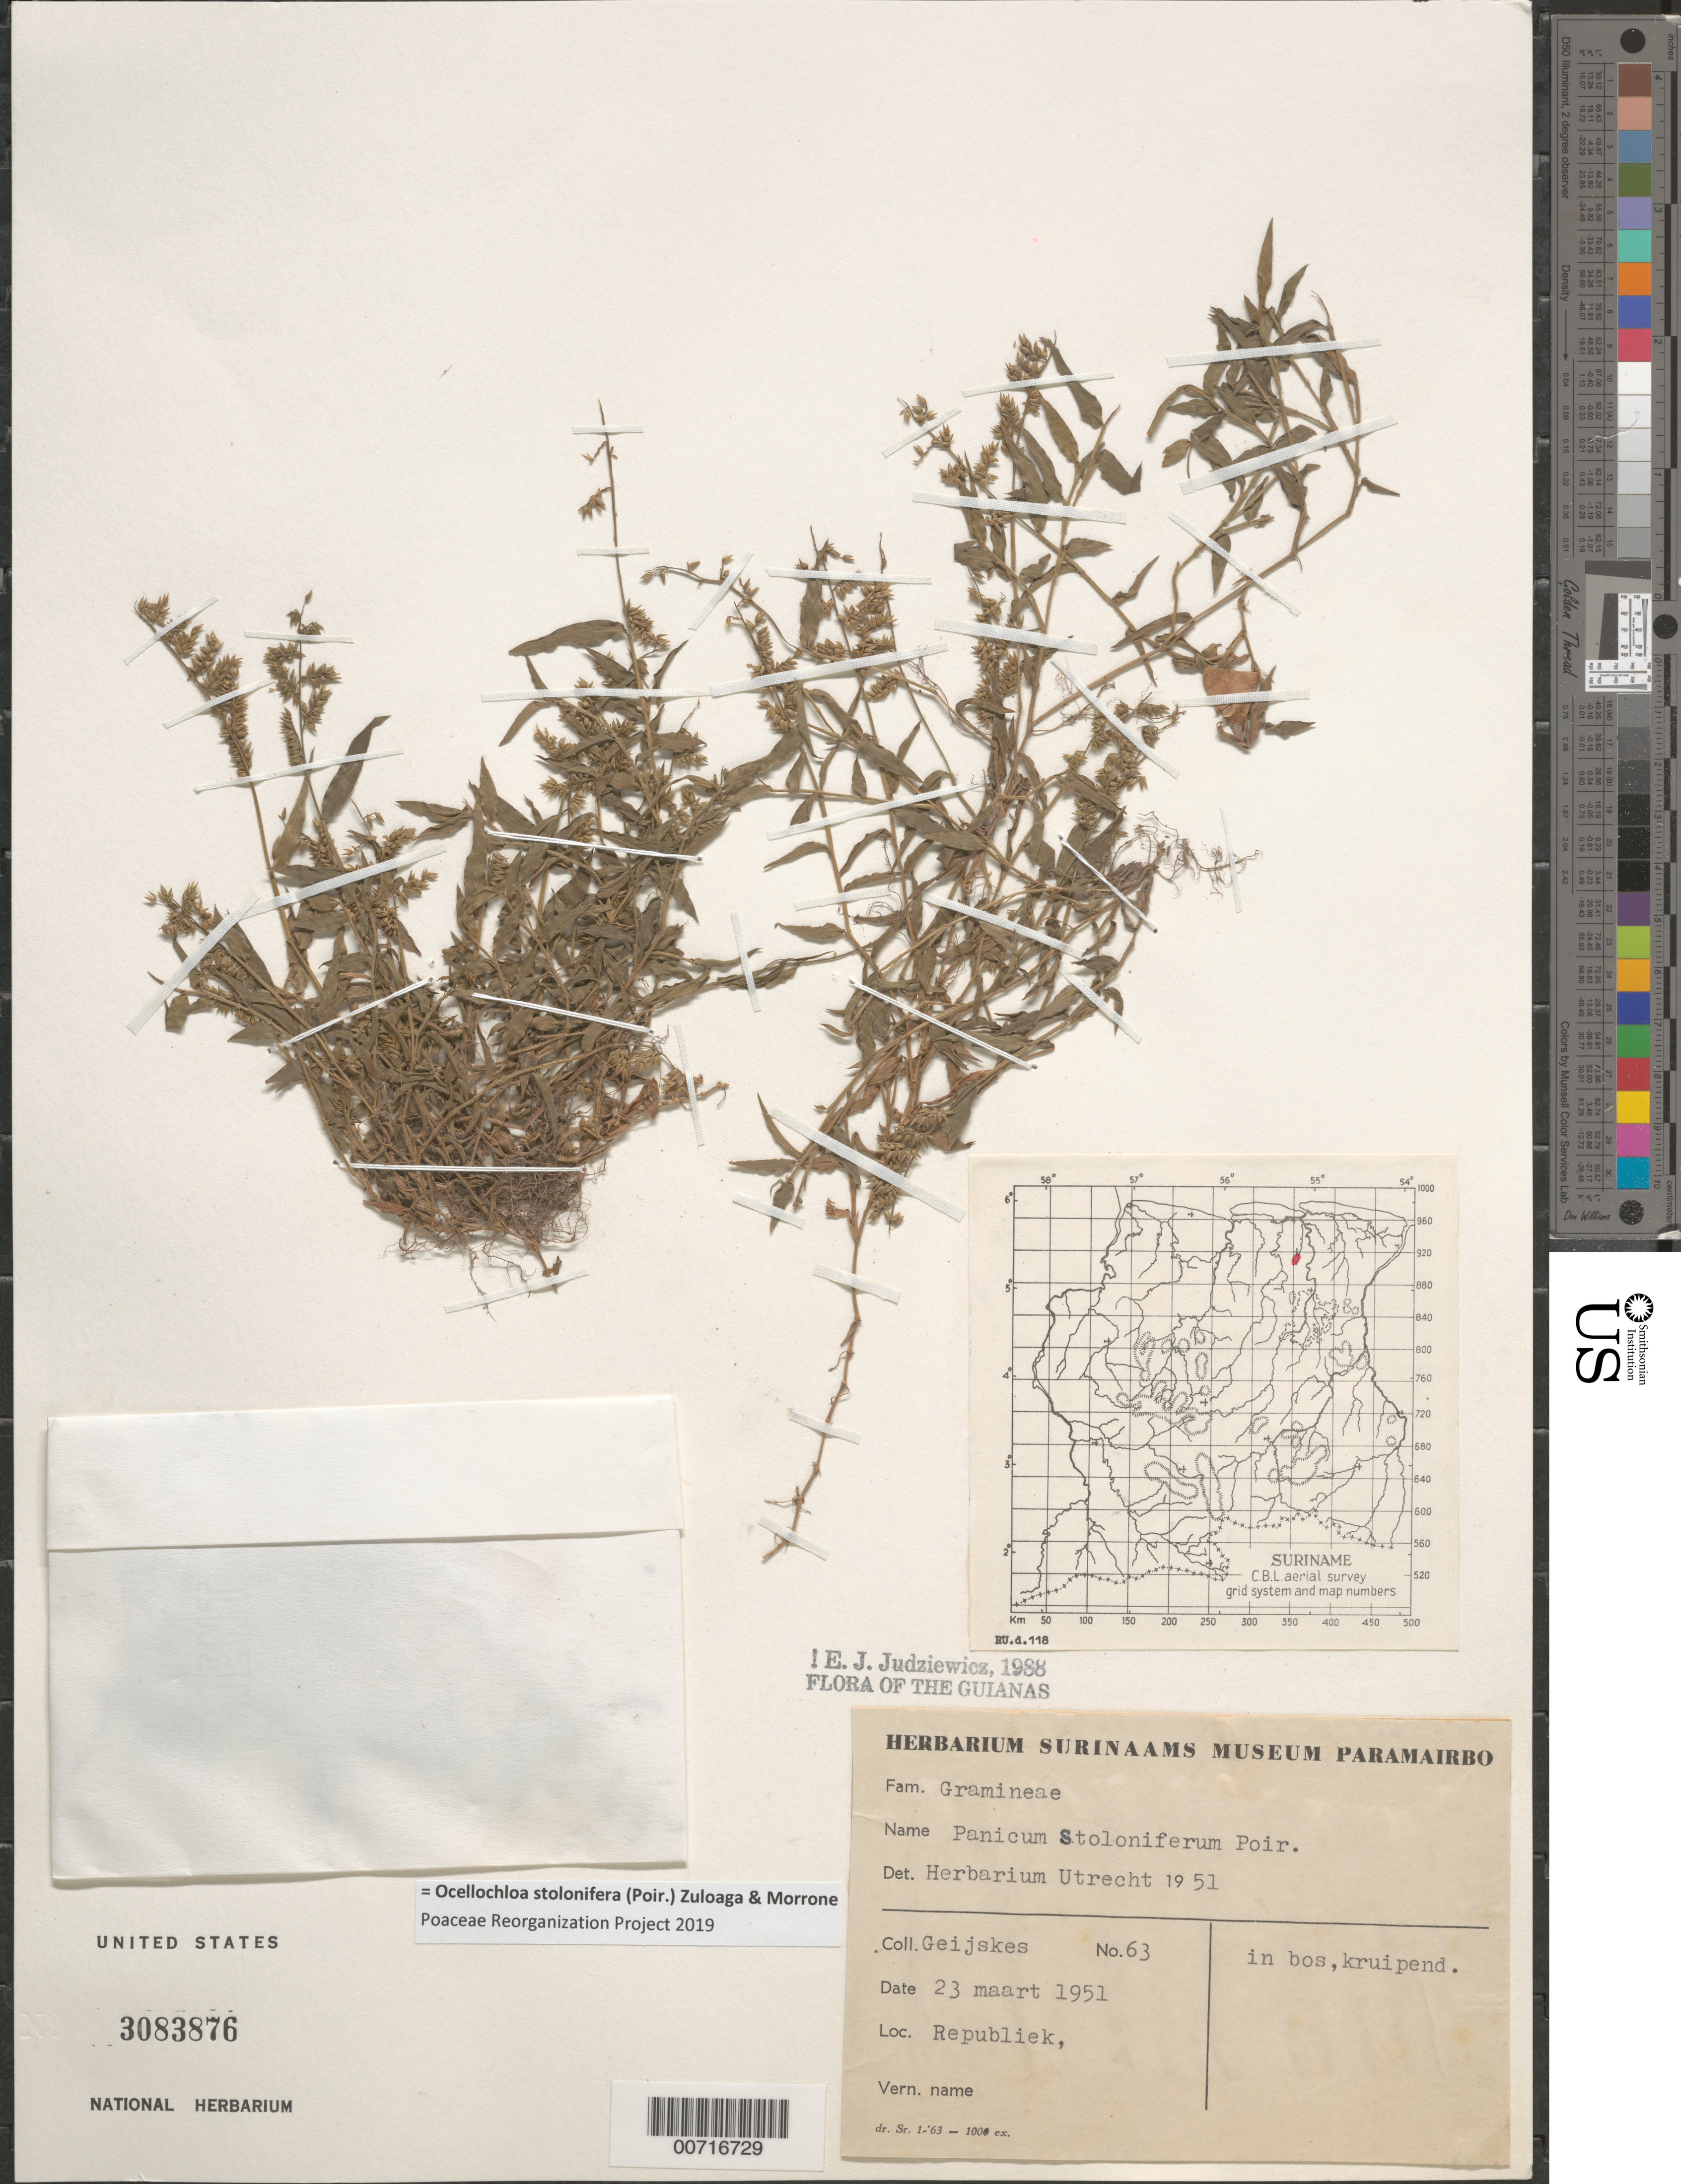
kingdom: Plantae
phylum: Tracheophyta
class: Liliopsida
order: Poales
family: Poaceae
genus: Panicum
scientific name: Panicum stoloniferum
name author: Poir.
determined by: Judziewicz, E. J.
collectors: D. Geijskes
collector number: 63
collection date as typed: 23-Mar-51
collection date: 1951-03-23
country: Suriname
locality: Republiek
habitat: In bos, kruipend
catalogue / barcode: US 3083876